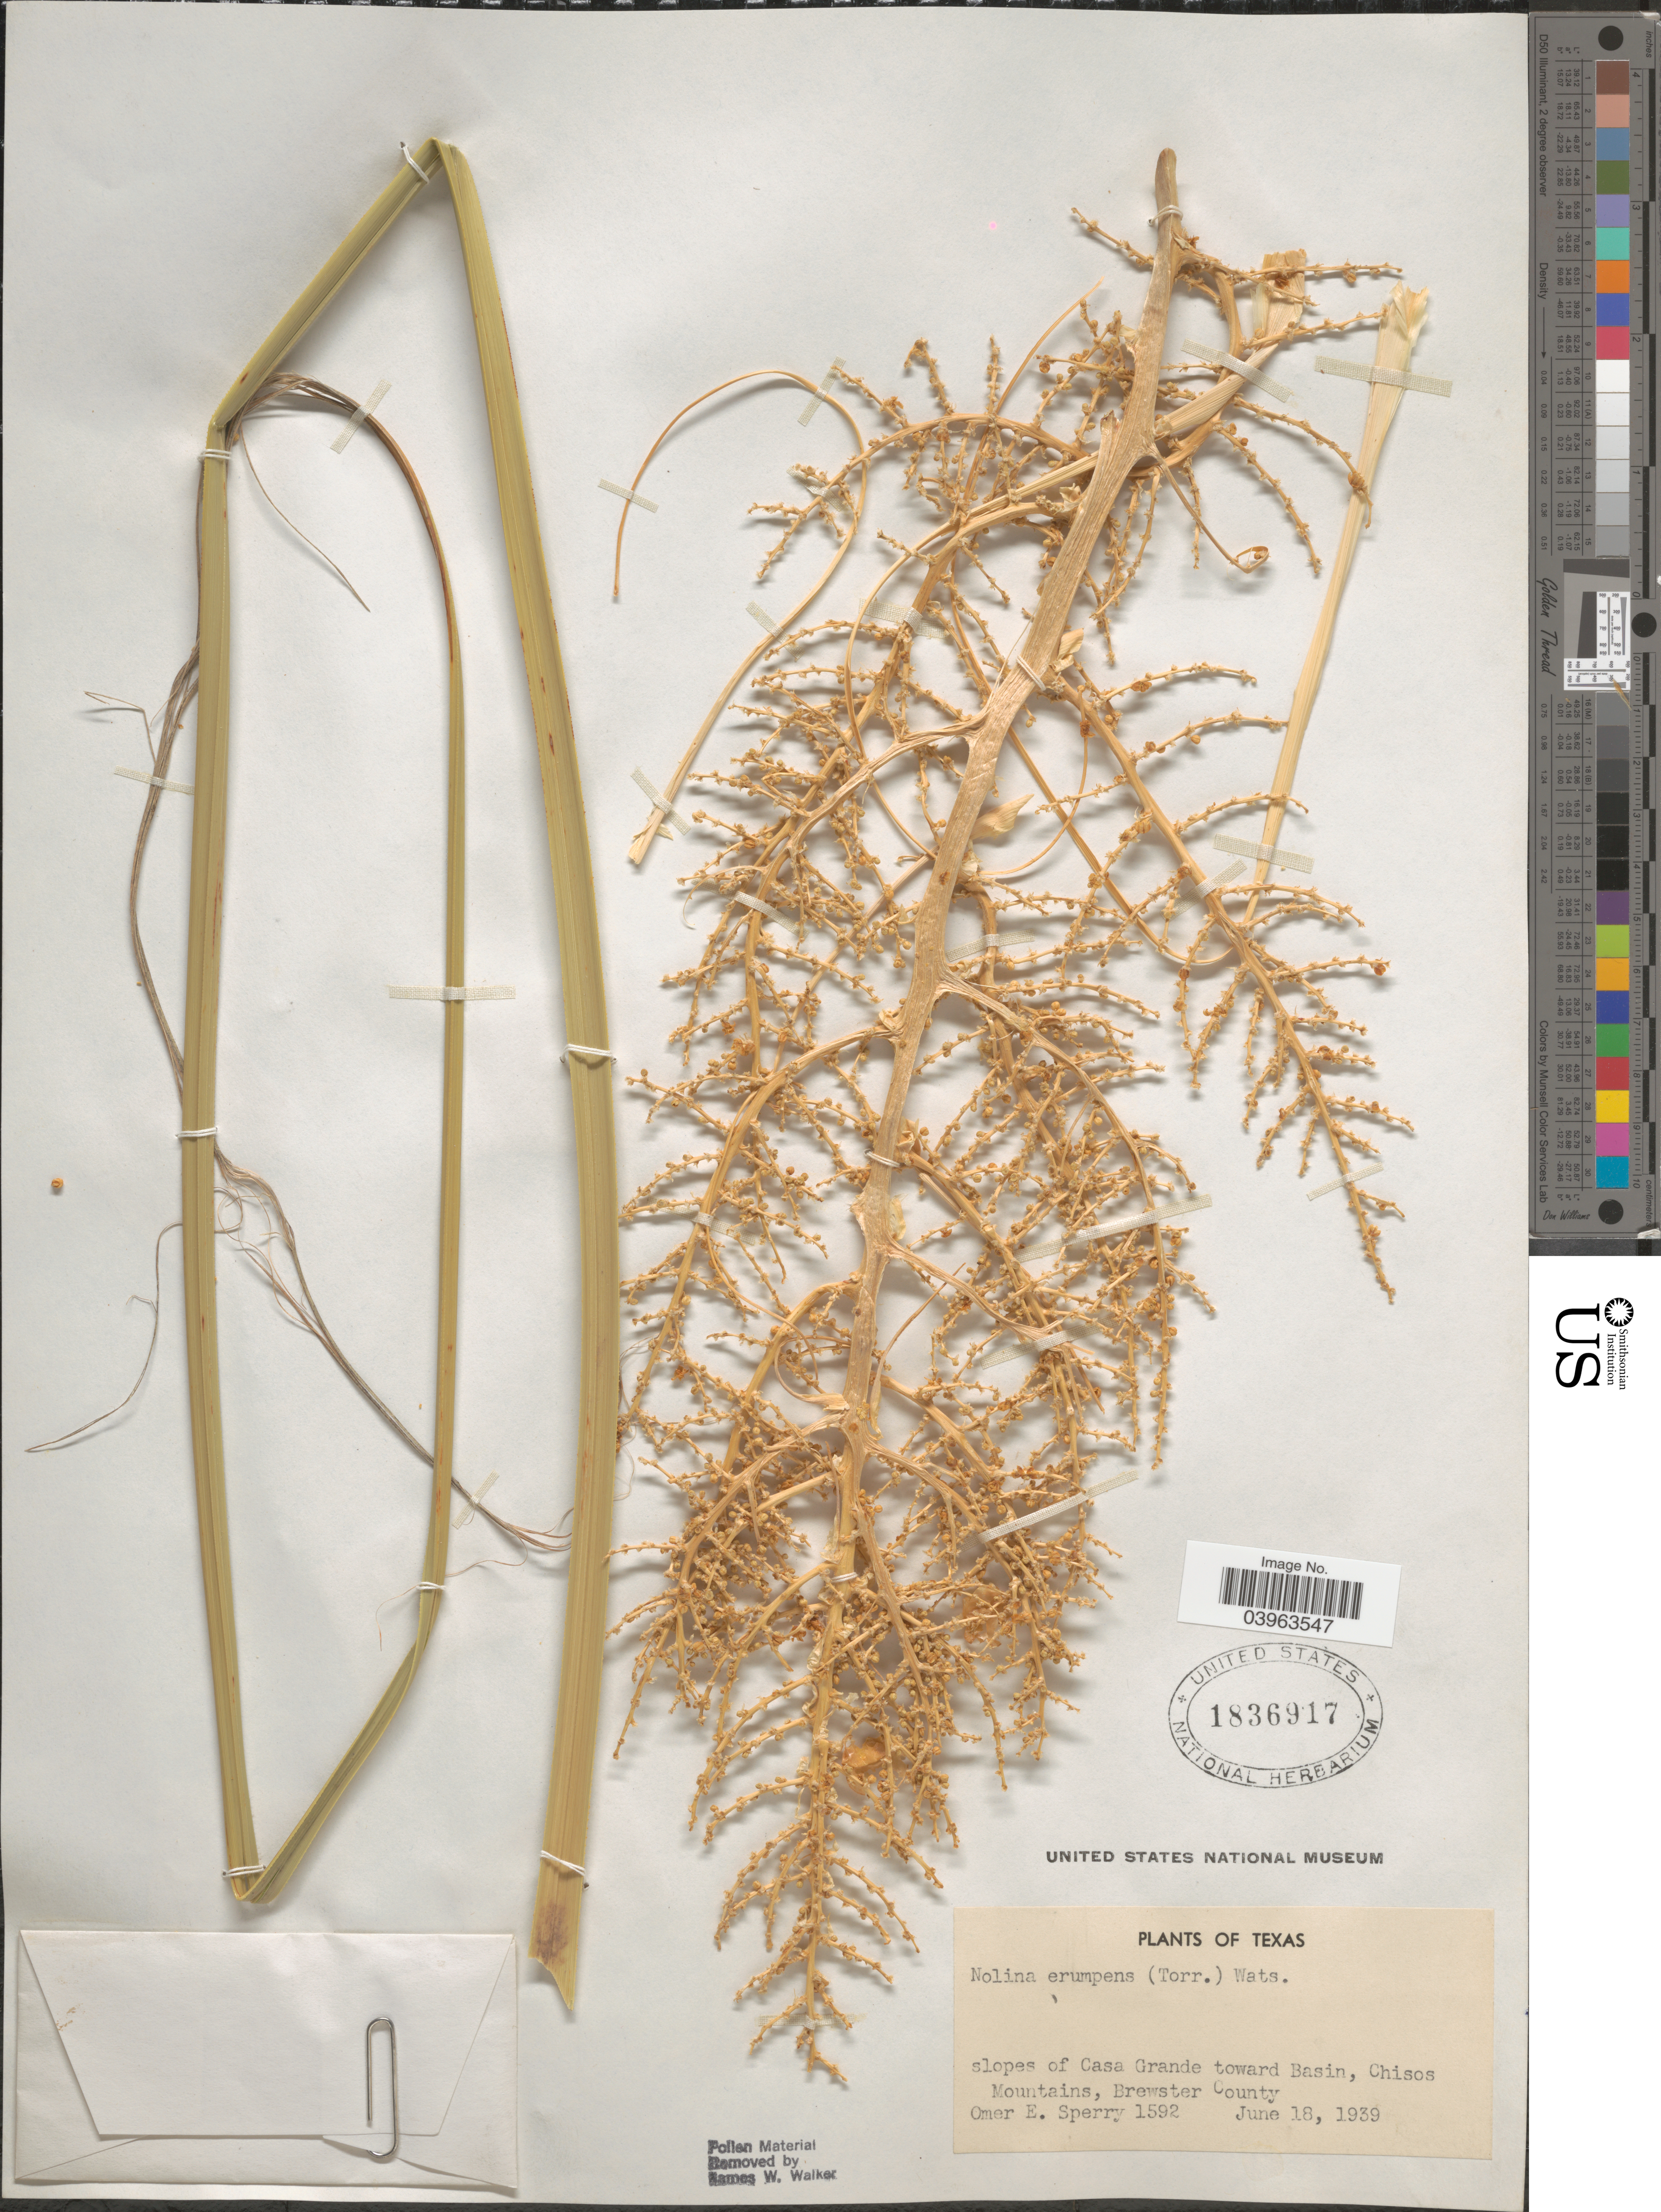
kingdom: Plantae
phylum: Tracheophyta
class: Liliopsida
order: Asparagales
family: Asparagaceae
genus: Nolina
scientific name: Nolina erumpens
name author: (Torr.) S. Watson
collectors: O. E. Sperry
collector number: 1592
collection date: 1939-06-18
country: United States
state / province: Texas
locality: Slopes of Casa Grande toward Basin, Chisos Mountains, Brewster County.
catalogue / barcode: US 1836917